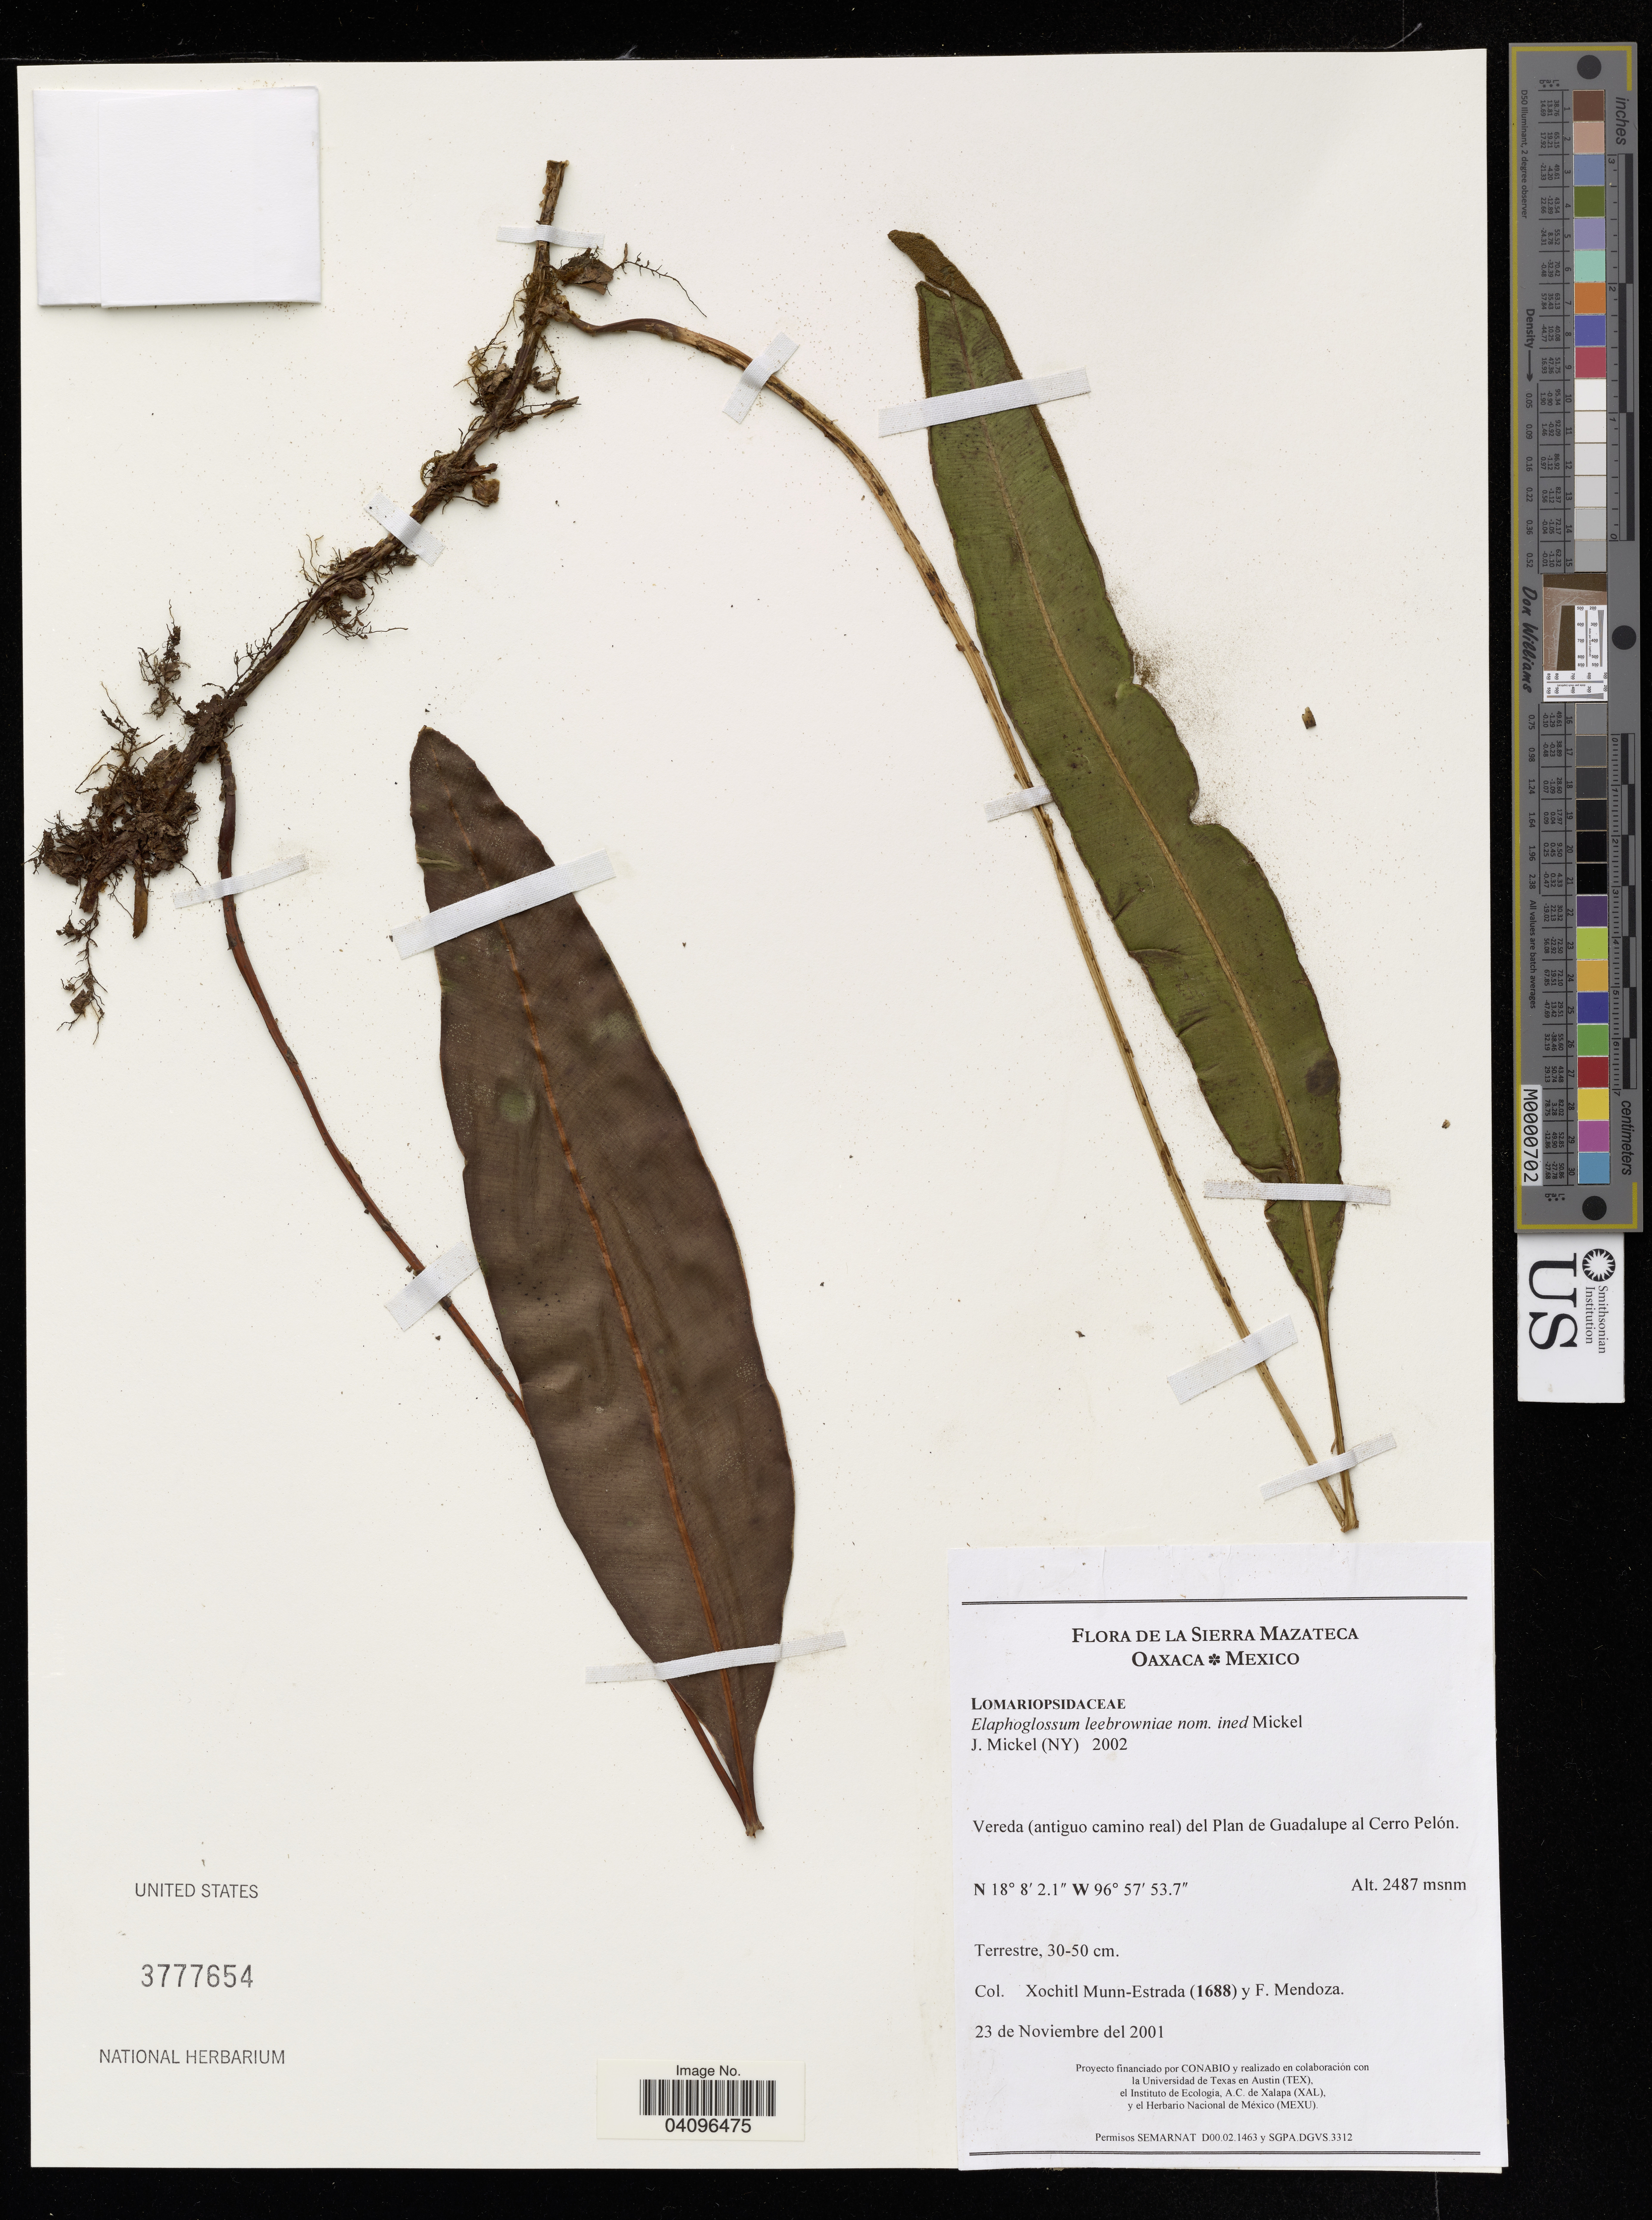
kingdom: Plantae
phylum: Tracheophyta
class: Polypodiopsida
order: Polypodiales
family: Dryopteridaceae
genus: Elaphoglossum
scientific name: Elaphoglossum leebrowniae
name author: Mickel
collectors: X. Munn-Estrada & F. Mendoza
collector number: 1688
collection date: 2001-11-23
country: Mexico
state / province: Oaxaca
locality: Sierra Mazateca. Vereda (antiguo camino real) del Plan de Guadalupe al Cerro Pelón.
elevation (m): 2487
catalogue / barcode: US 3777654